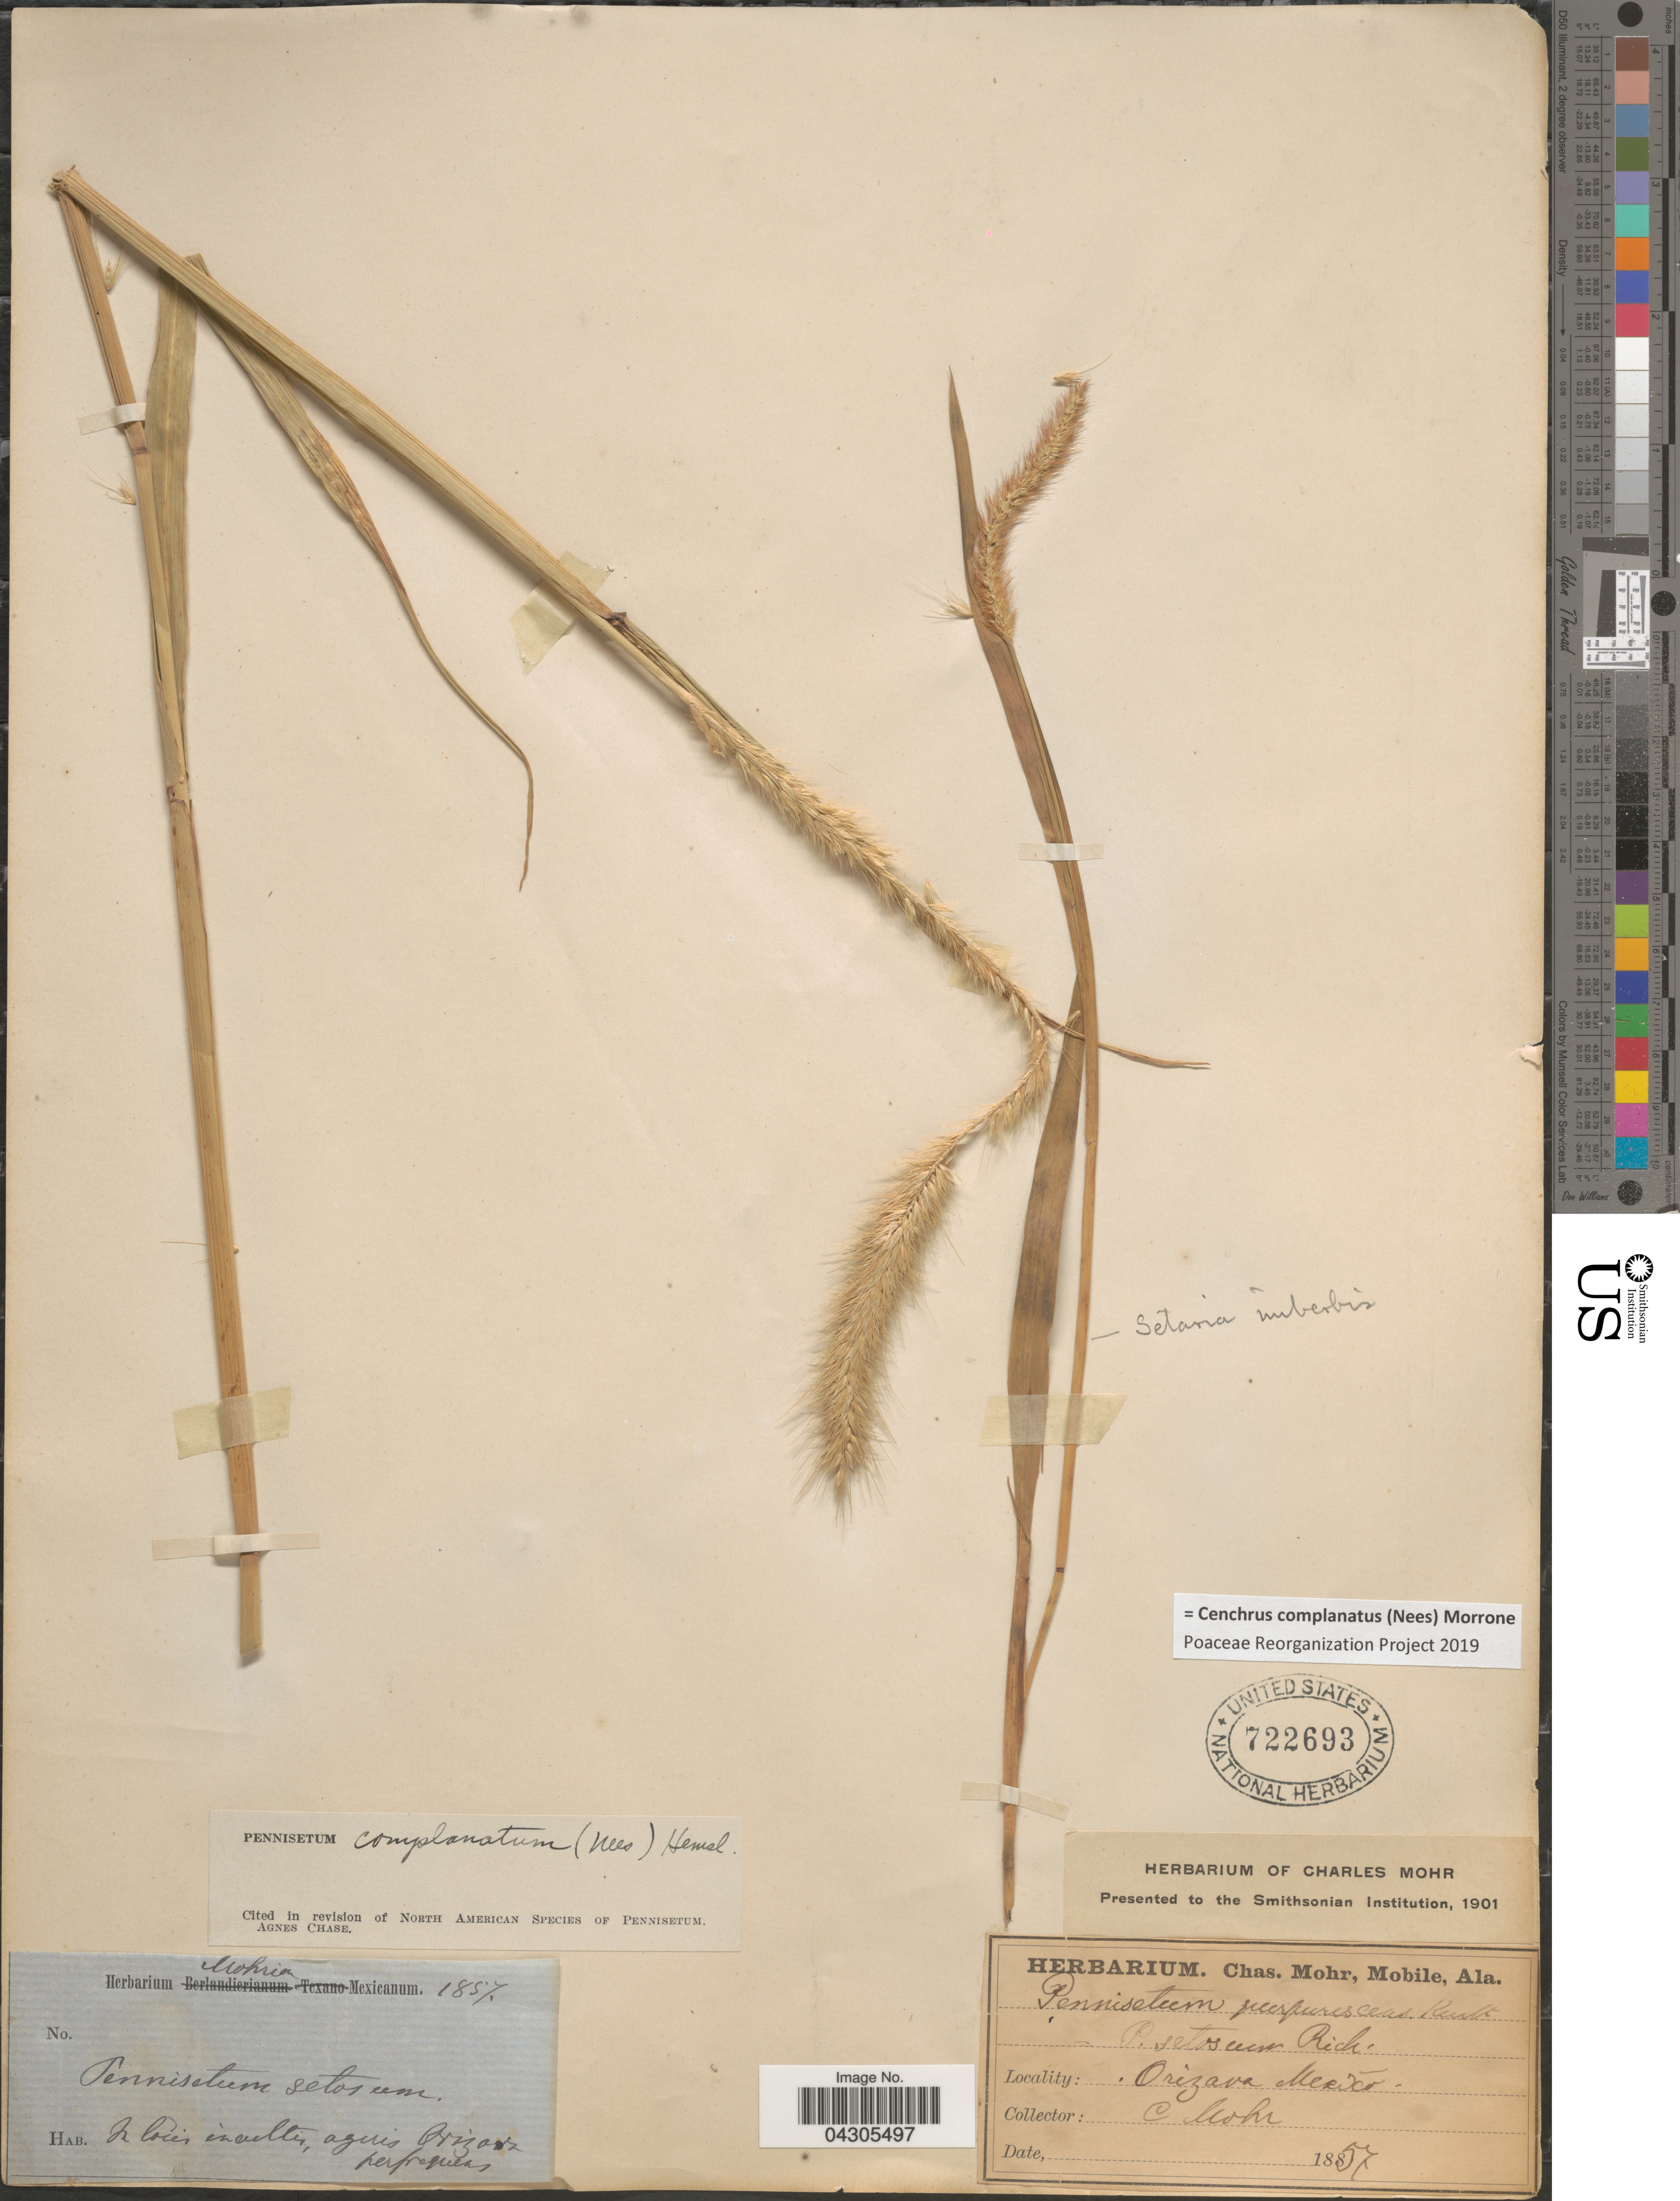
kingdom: Plantae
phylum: Tracheophyta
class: Liliopsida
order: Poales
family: Poaceae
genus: Cenchrus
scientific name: Cenchrus complanatus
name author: (Nees) Morrone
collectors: Mohr, C. T. (herbarium)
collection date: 1857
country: Mexico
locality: Orizaba.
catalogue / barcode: US 722693